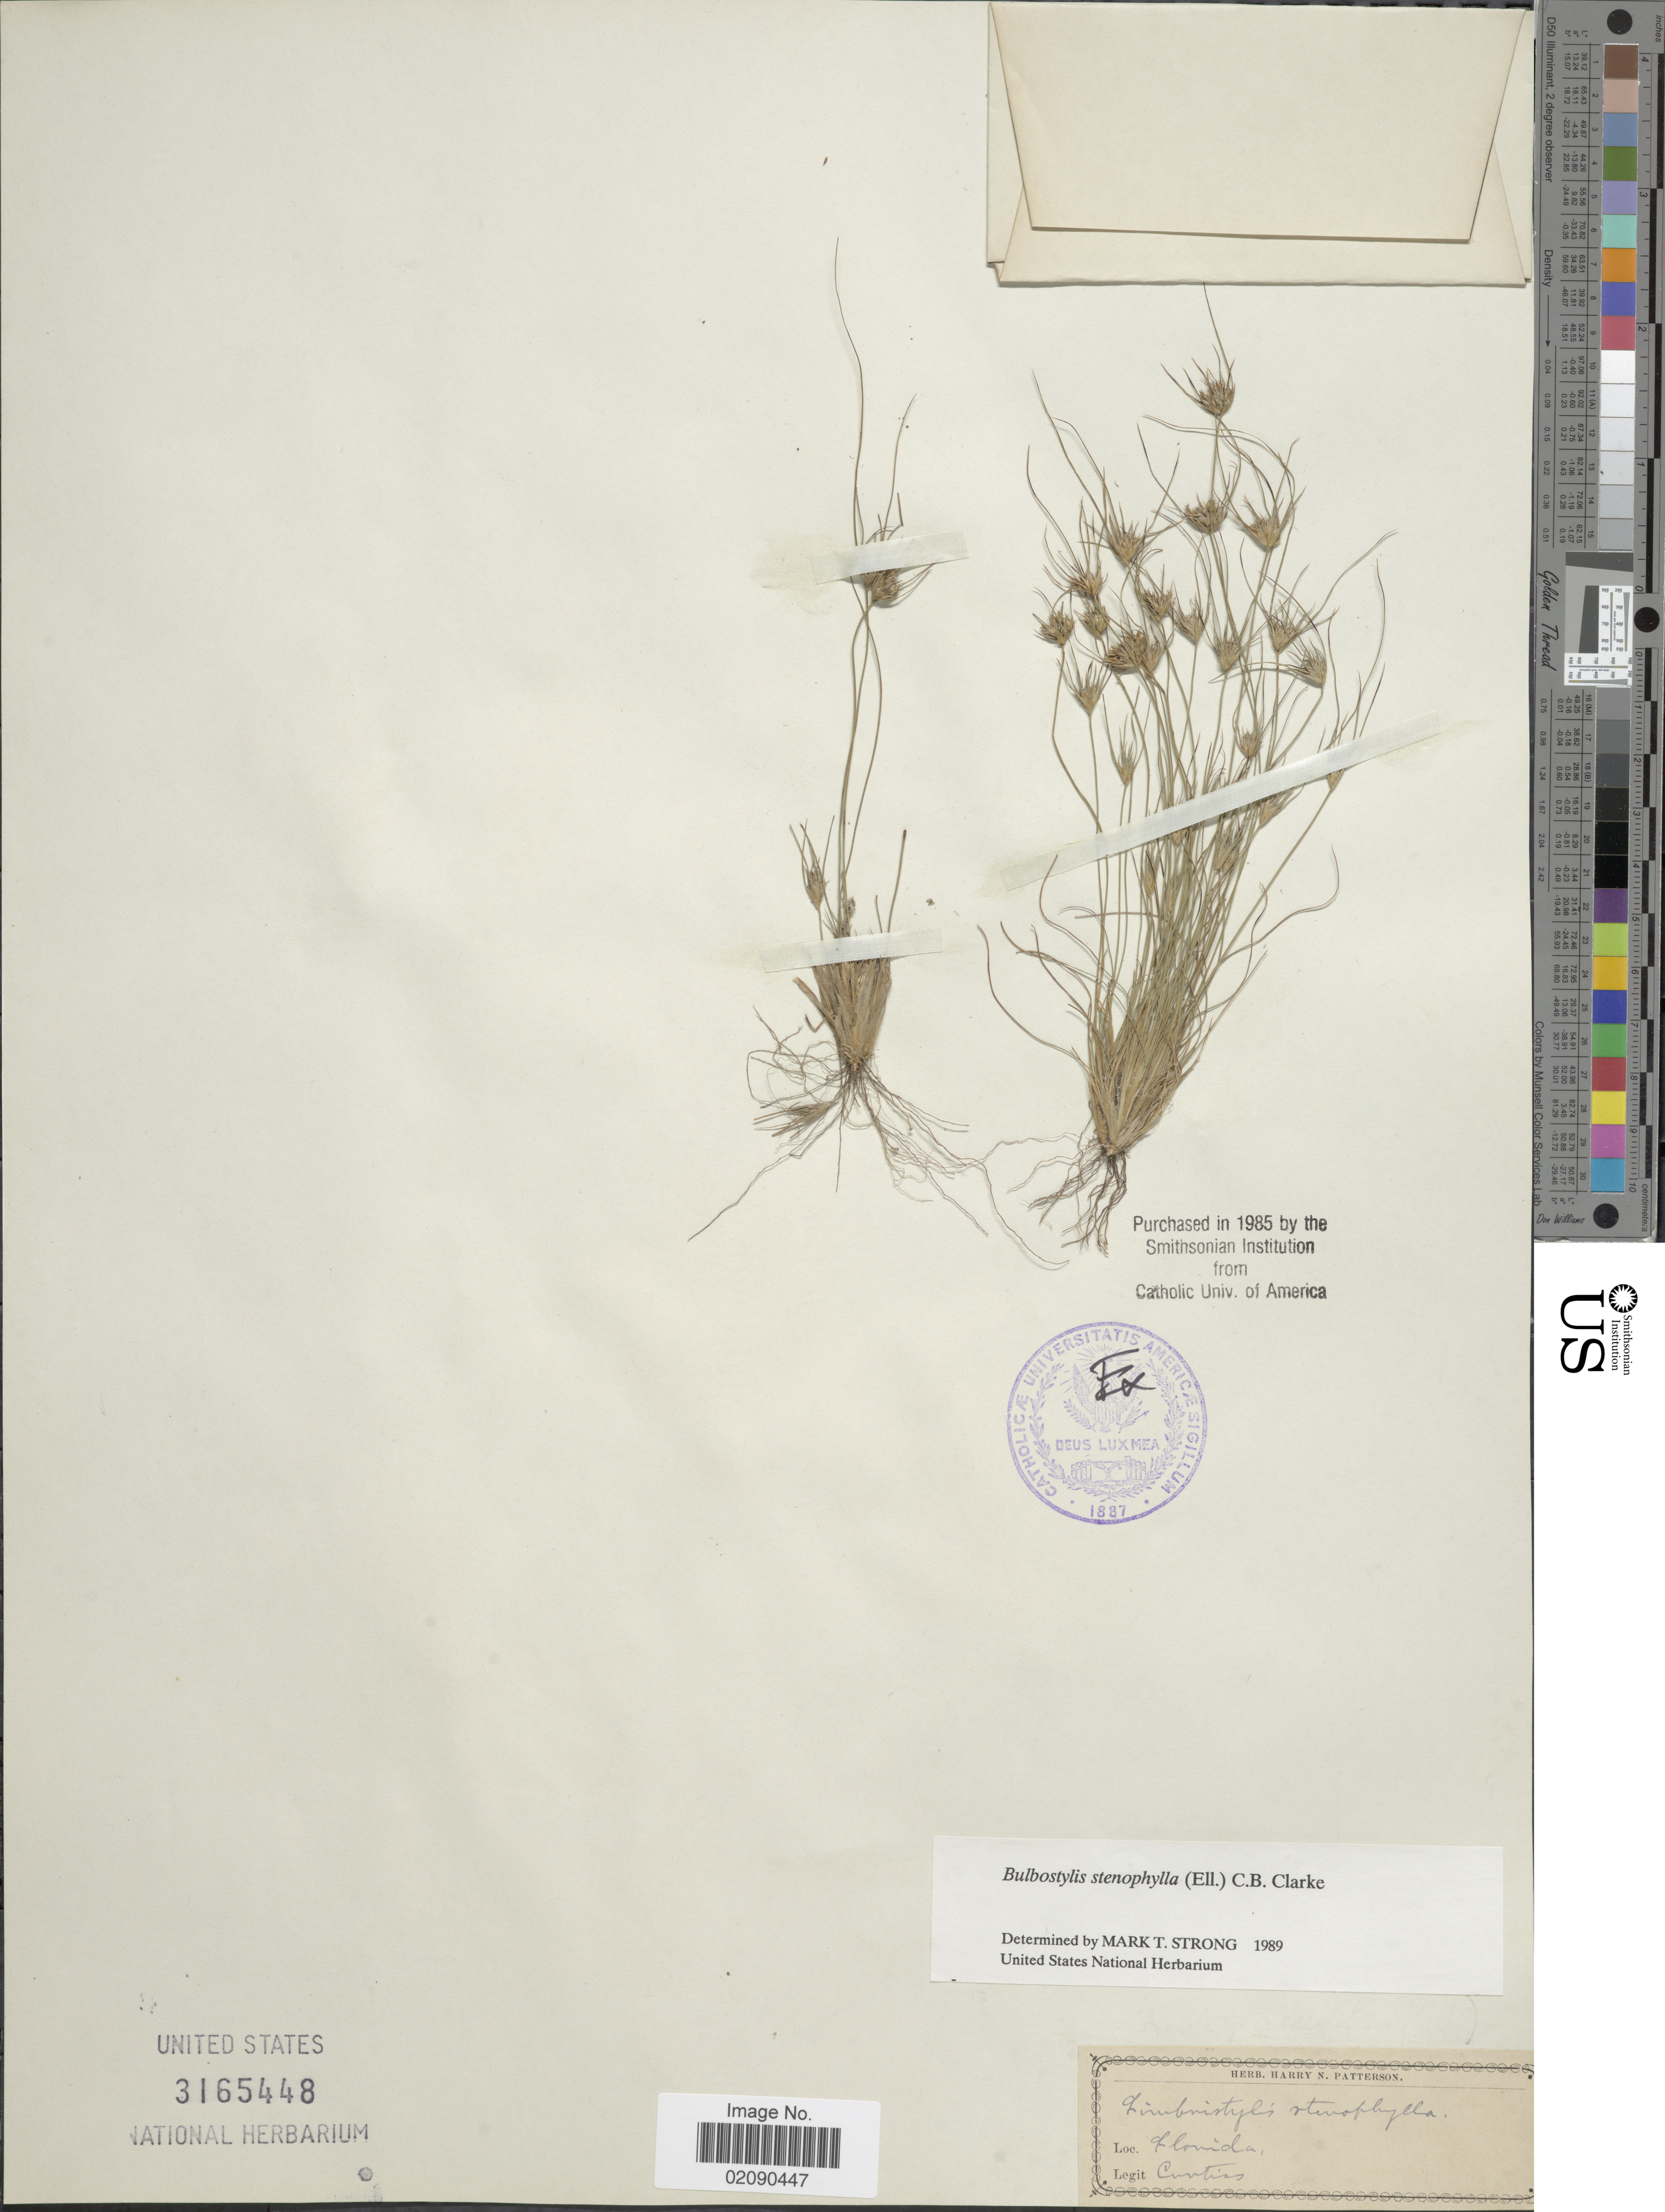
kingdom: Plantae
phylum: Tracheophyta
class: Liliopsida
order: Poales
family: Cyperaceae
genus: Bulbostylis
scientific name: Bulbostylis stenophylla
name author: (Elliott) C.B. Clarke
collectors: -. Curtiss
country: United States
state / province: Florida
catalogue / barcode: US 3165448